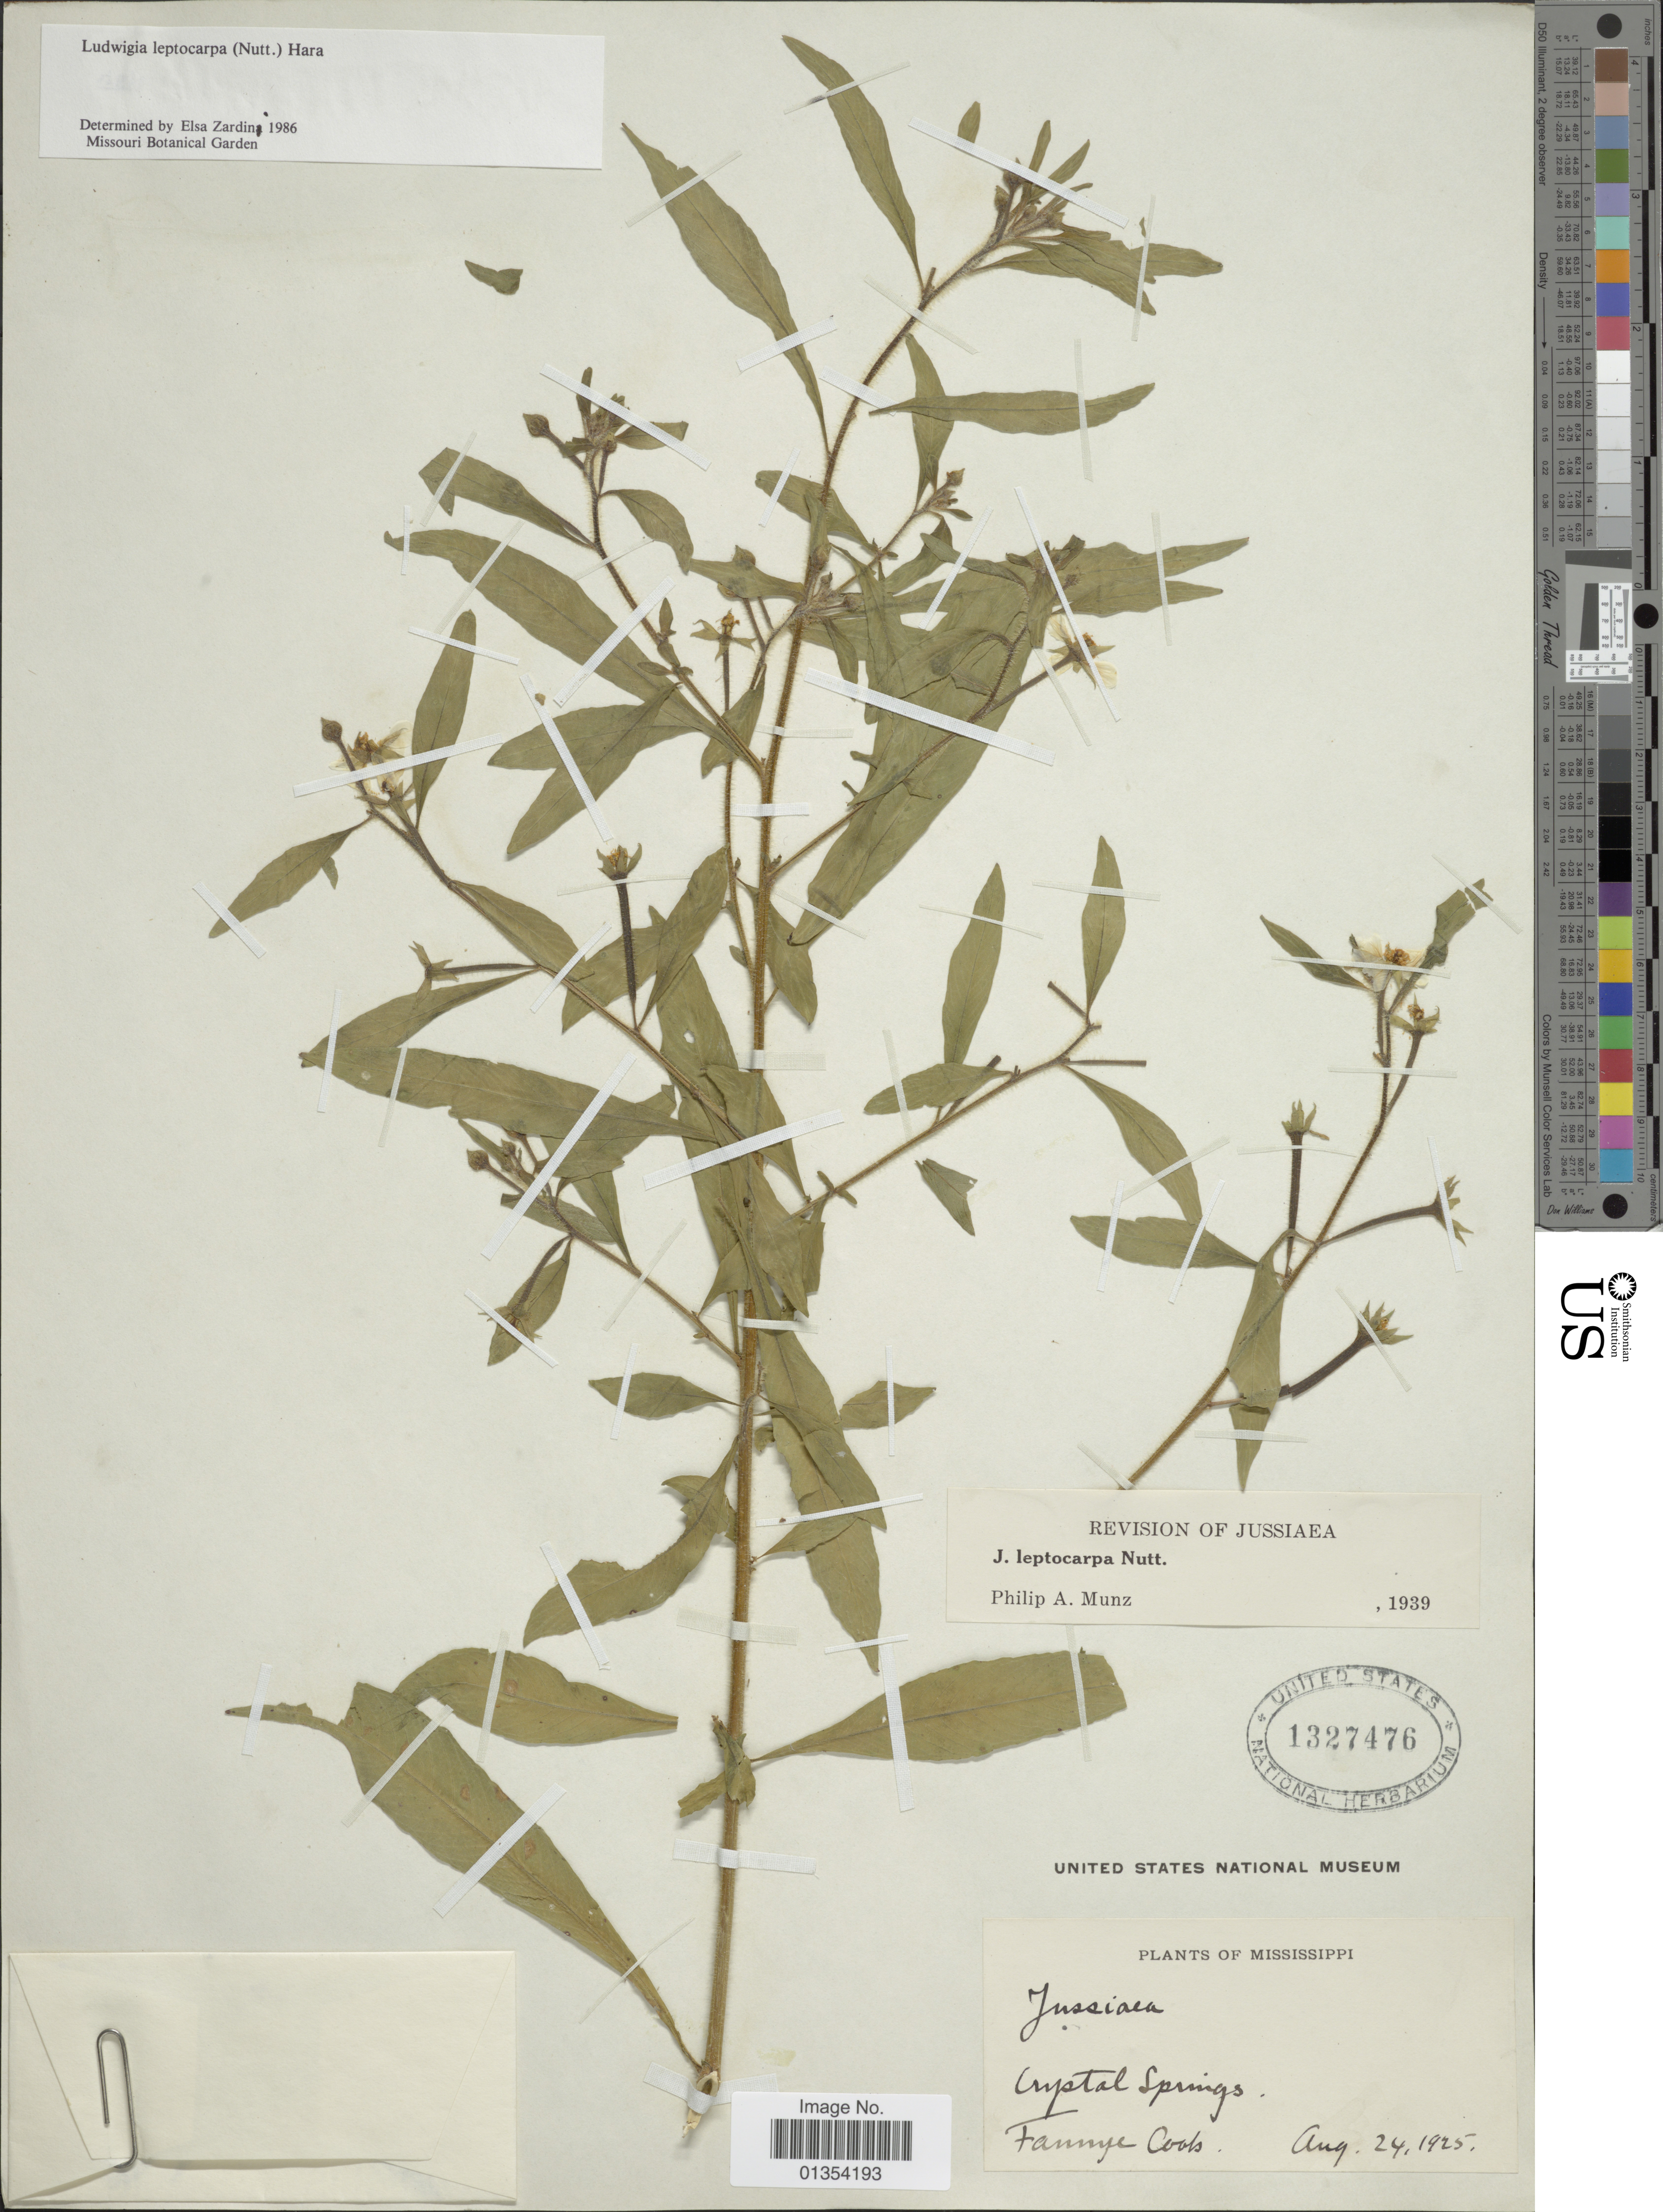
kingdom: Plantae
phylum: Tracheophyta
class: Magnoliopsida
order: Myrtales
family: Onagraceae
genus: Ludwigia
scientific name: Ludwigia leptocarpa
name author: (Nutt.) H. Hara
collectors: F. A. Cook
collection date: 1925-08-24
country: United States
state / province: Mississippi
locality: Crystal Springs.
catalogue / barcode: US 1327476